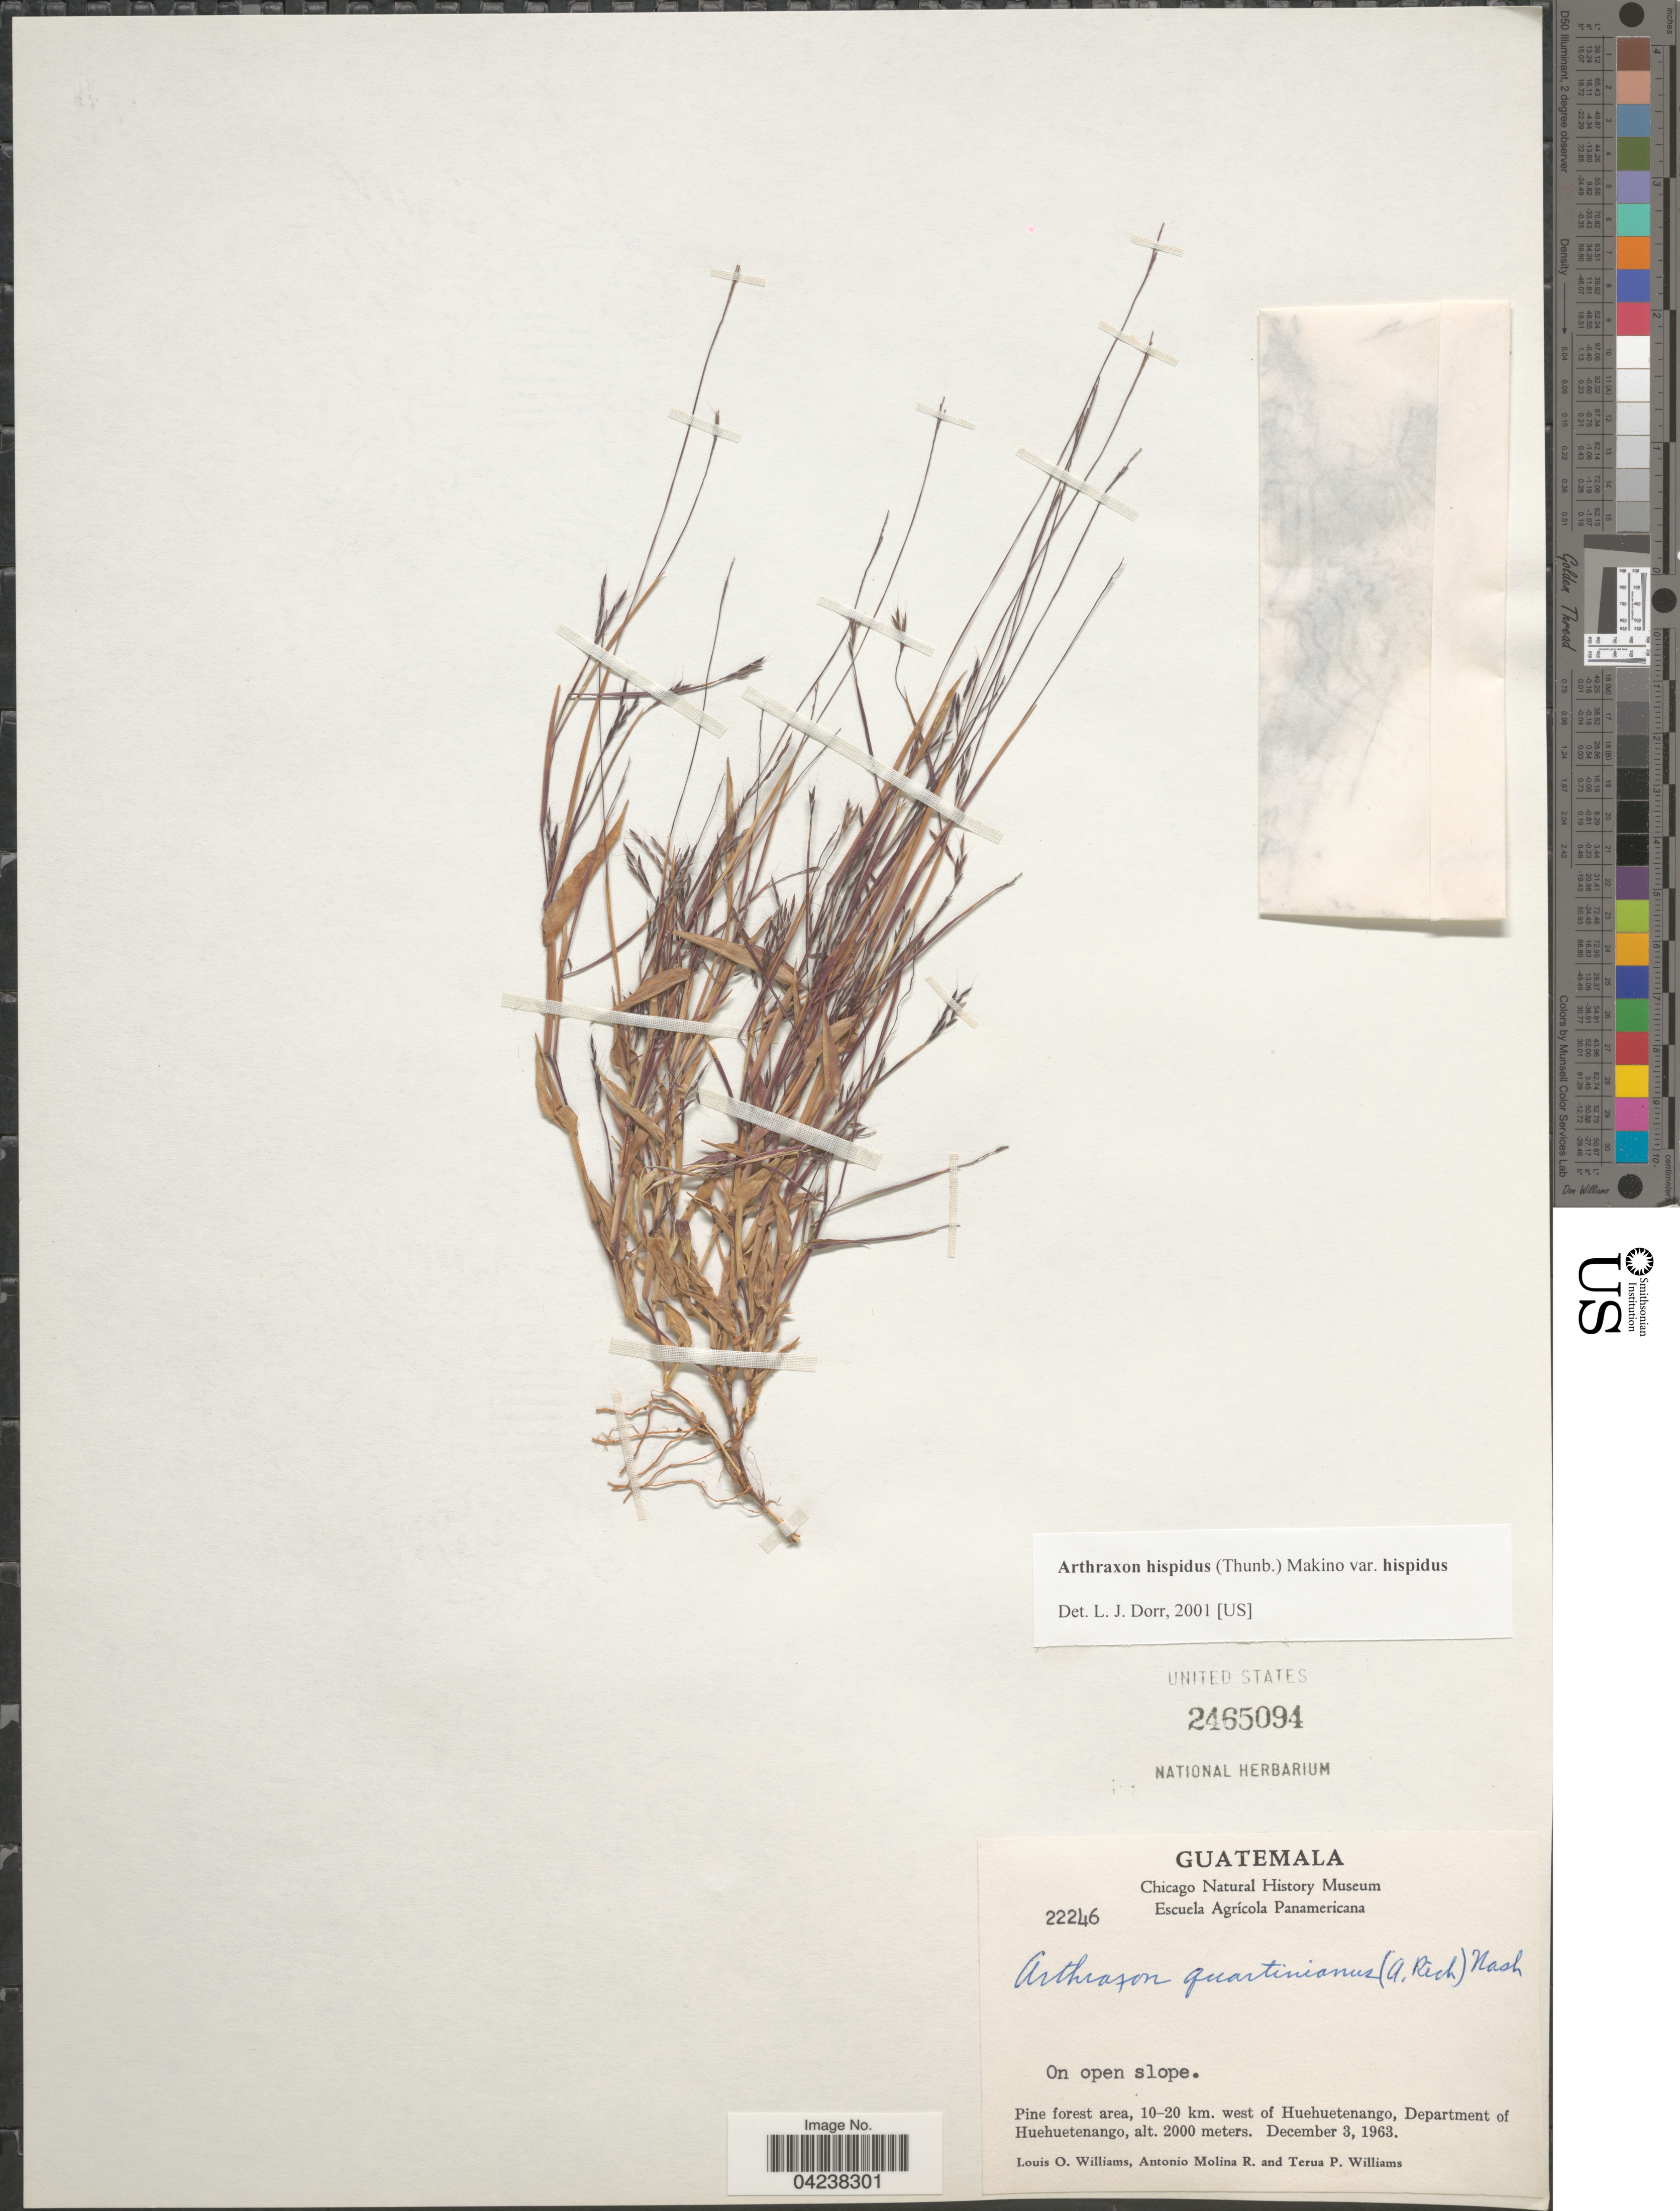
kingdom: Plantae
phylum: Tracheophyta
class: Liliopsida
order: Poales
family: Poaceae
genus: Arthraxon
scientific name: Arthraxon hispidus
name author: (Thunb.) Makino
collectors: L. O. Williams, A. Molina R. & T. Williams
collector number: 22246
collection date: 1963-12-03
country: Guatemala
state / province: Huehuetenango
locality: Pine forest area, 10-20 km. west of Huehuetenango, Department of Huehuetenango.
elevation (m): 2000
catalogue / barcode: US 2465094